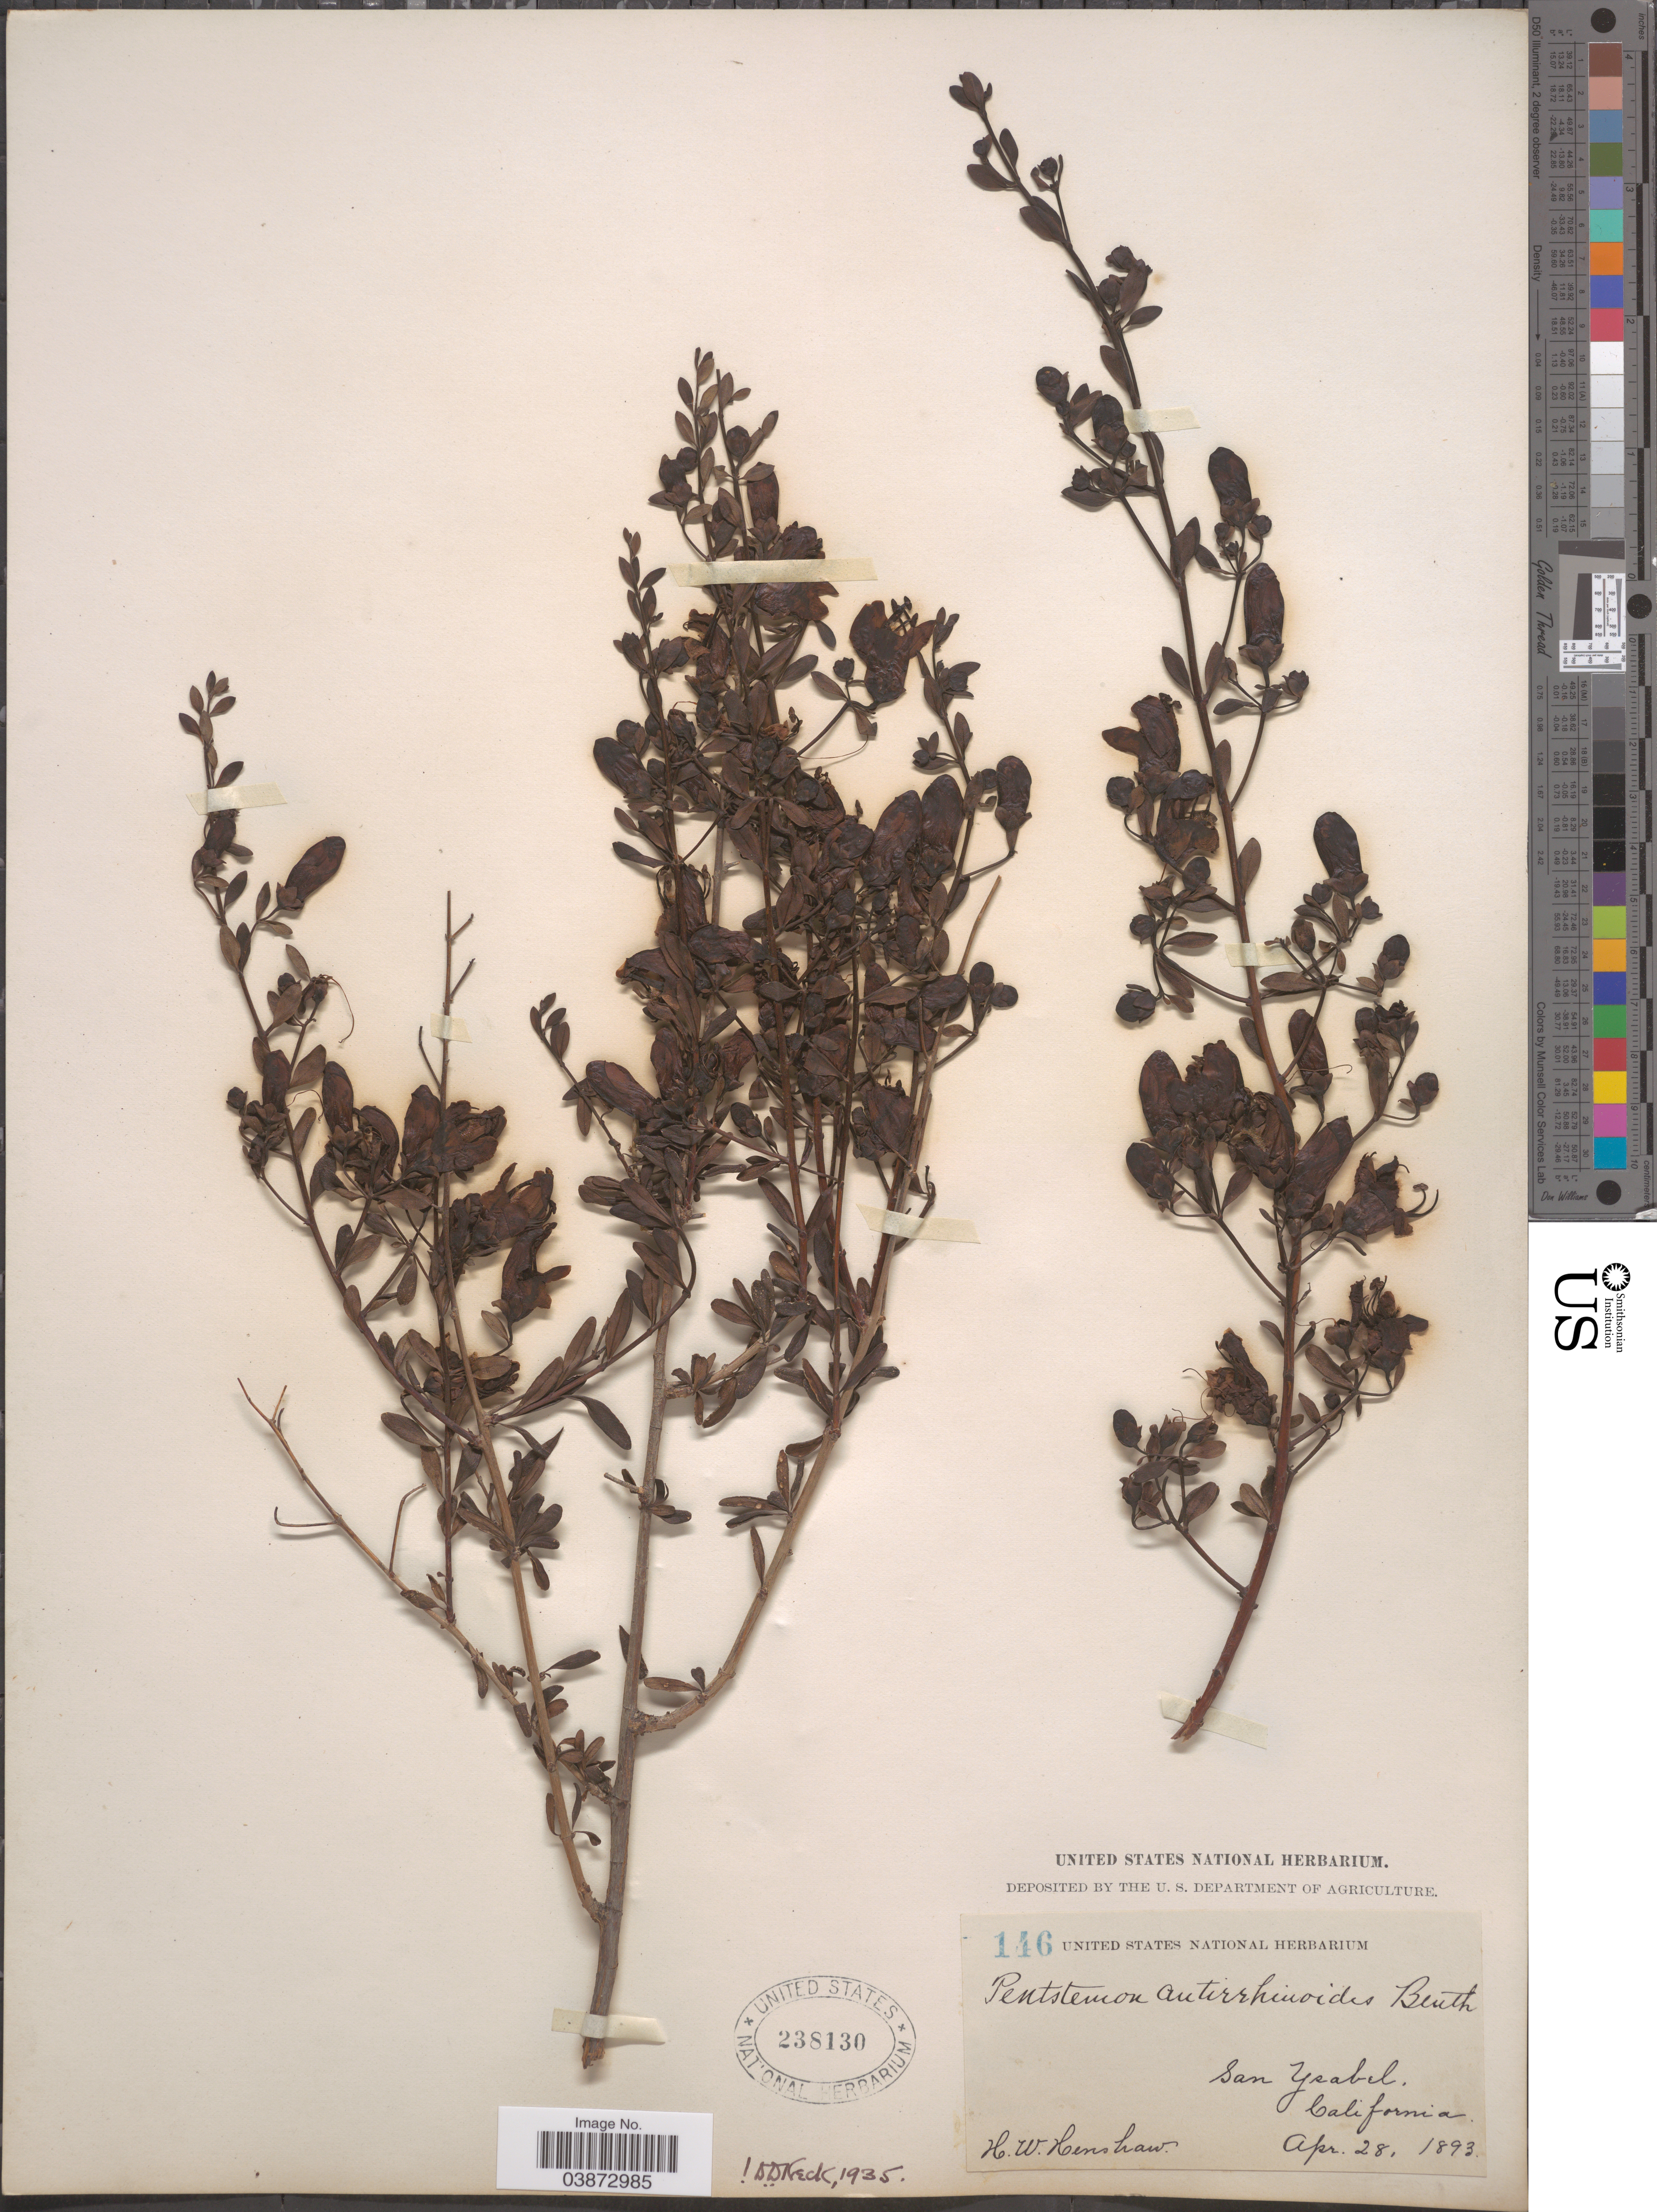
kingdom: Plantae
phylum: Tracheophyta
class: Magnoliopsida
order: Lamiales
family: Plantaginaceae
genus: Penstemon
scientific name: Penstemon antirrhinoides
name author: Benth.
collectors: H. Henshaw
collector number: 146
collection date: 1893-04-28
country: United States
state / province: California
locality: San Ysabel.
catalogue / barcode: US 238130